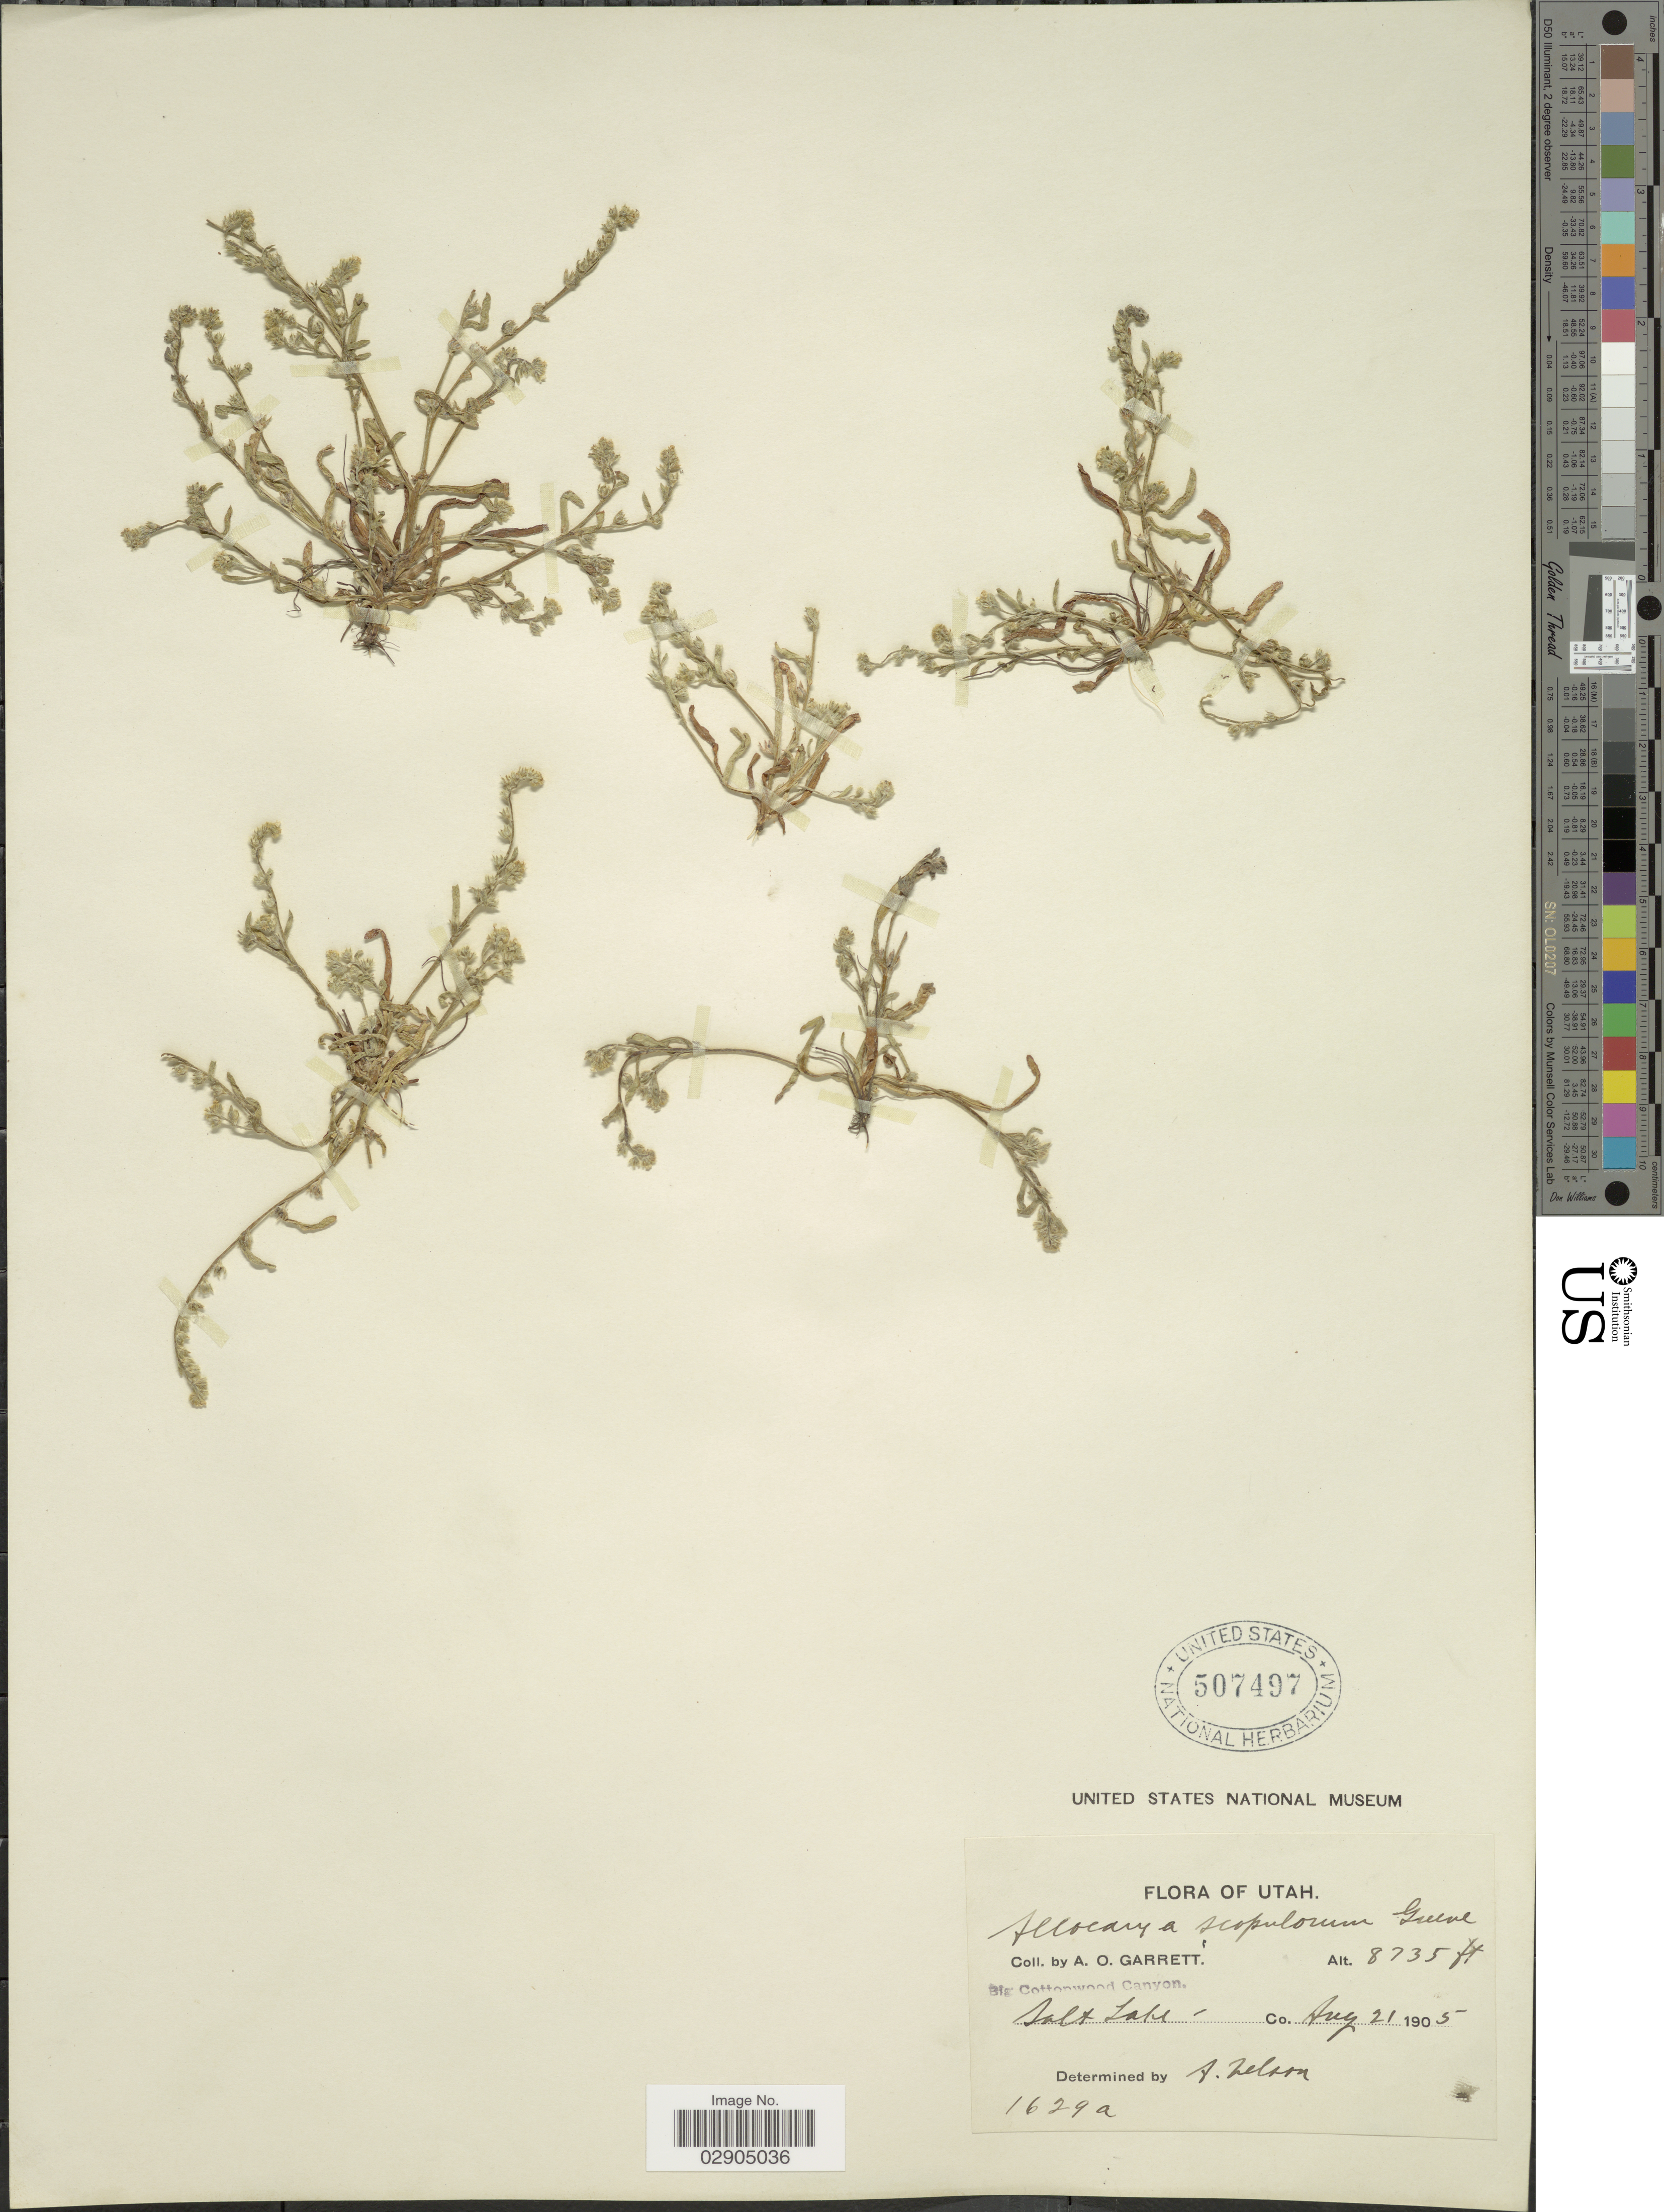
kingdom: Plantae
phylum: Tracheophyta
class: Magnoliopsida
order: Boraginales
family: Boraginaceae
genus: Allocarya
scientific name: Allocarya cognata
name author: Greene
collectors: A. O. Garrett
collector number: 1629a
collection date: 1905-08-21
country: United States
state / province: Utah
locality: Big Cottonwood Canyon. Salt Lake.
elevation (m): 2662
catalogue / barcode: US 507497